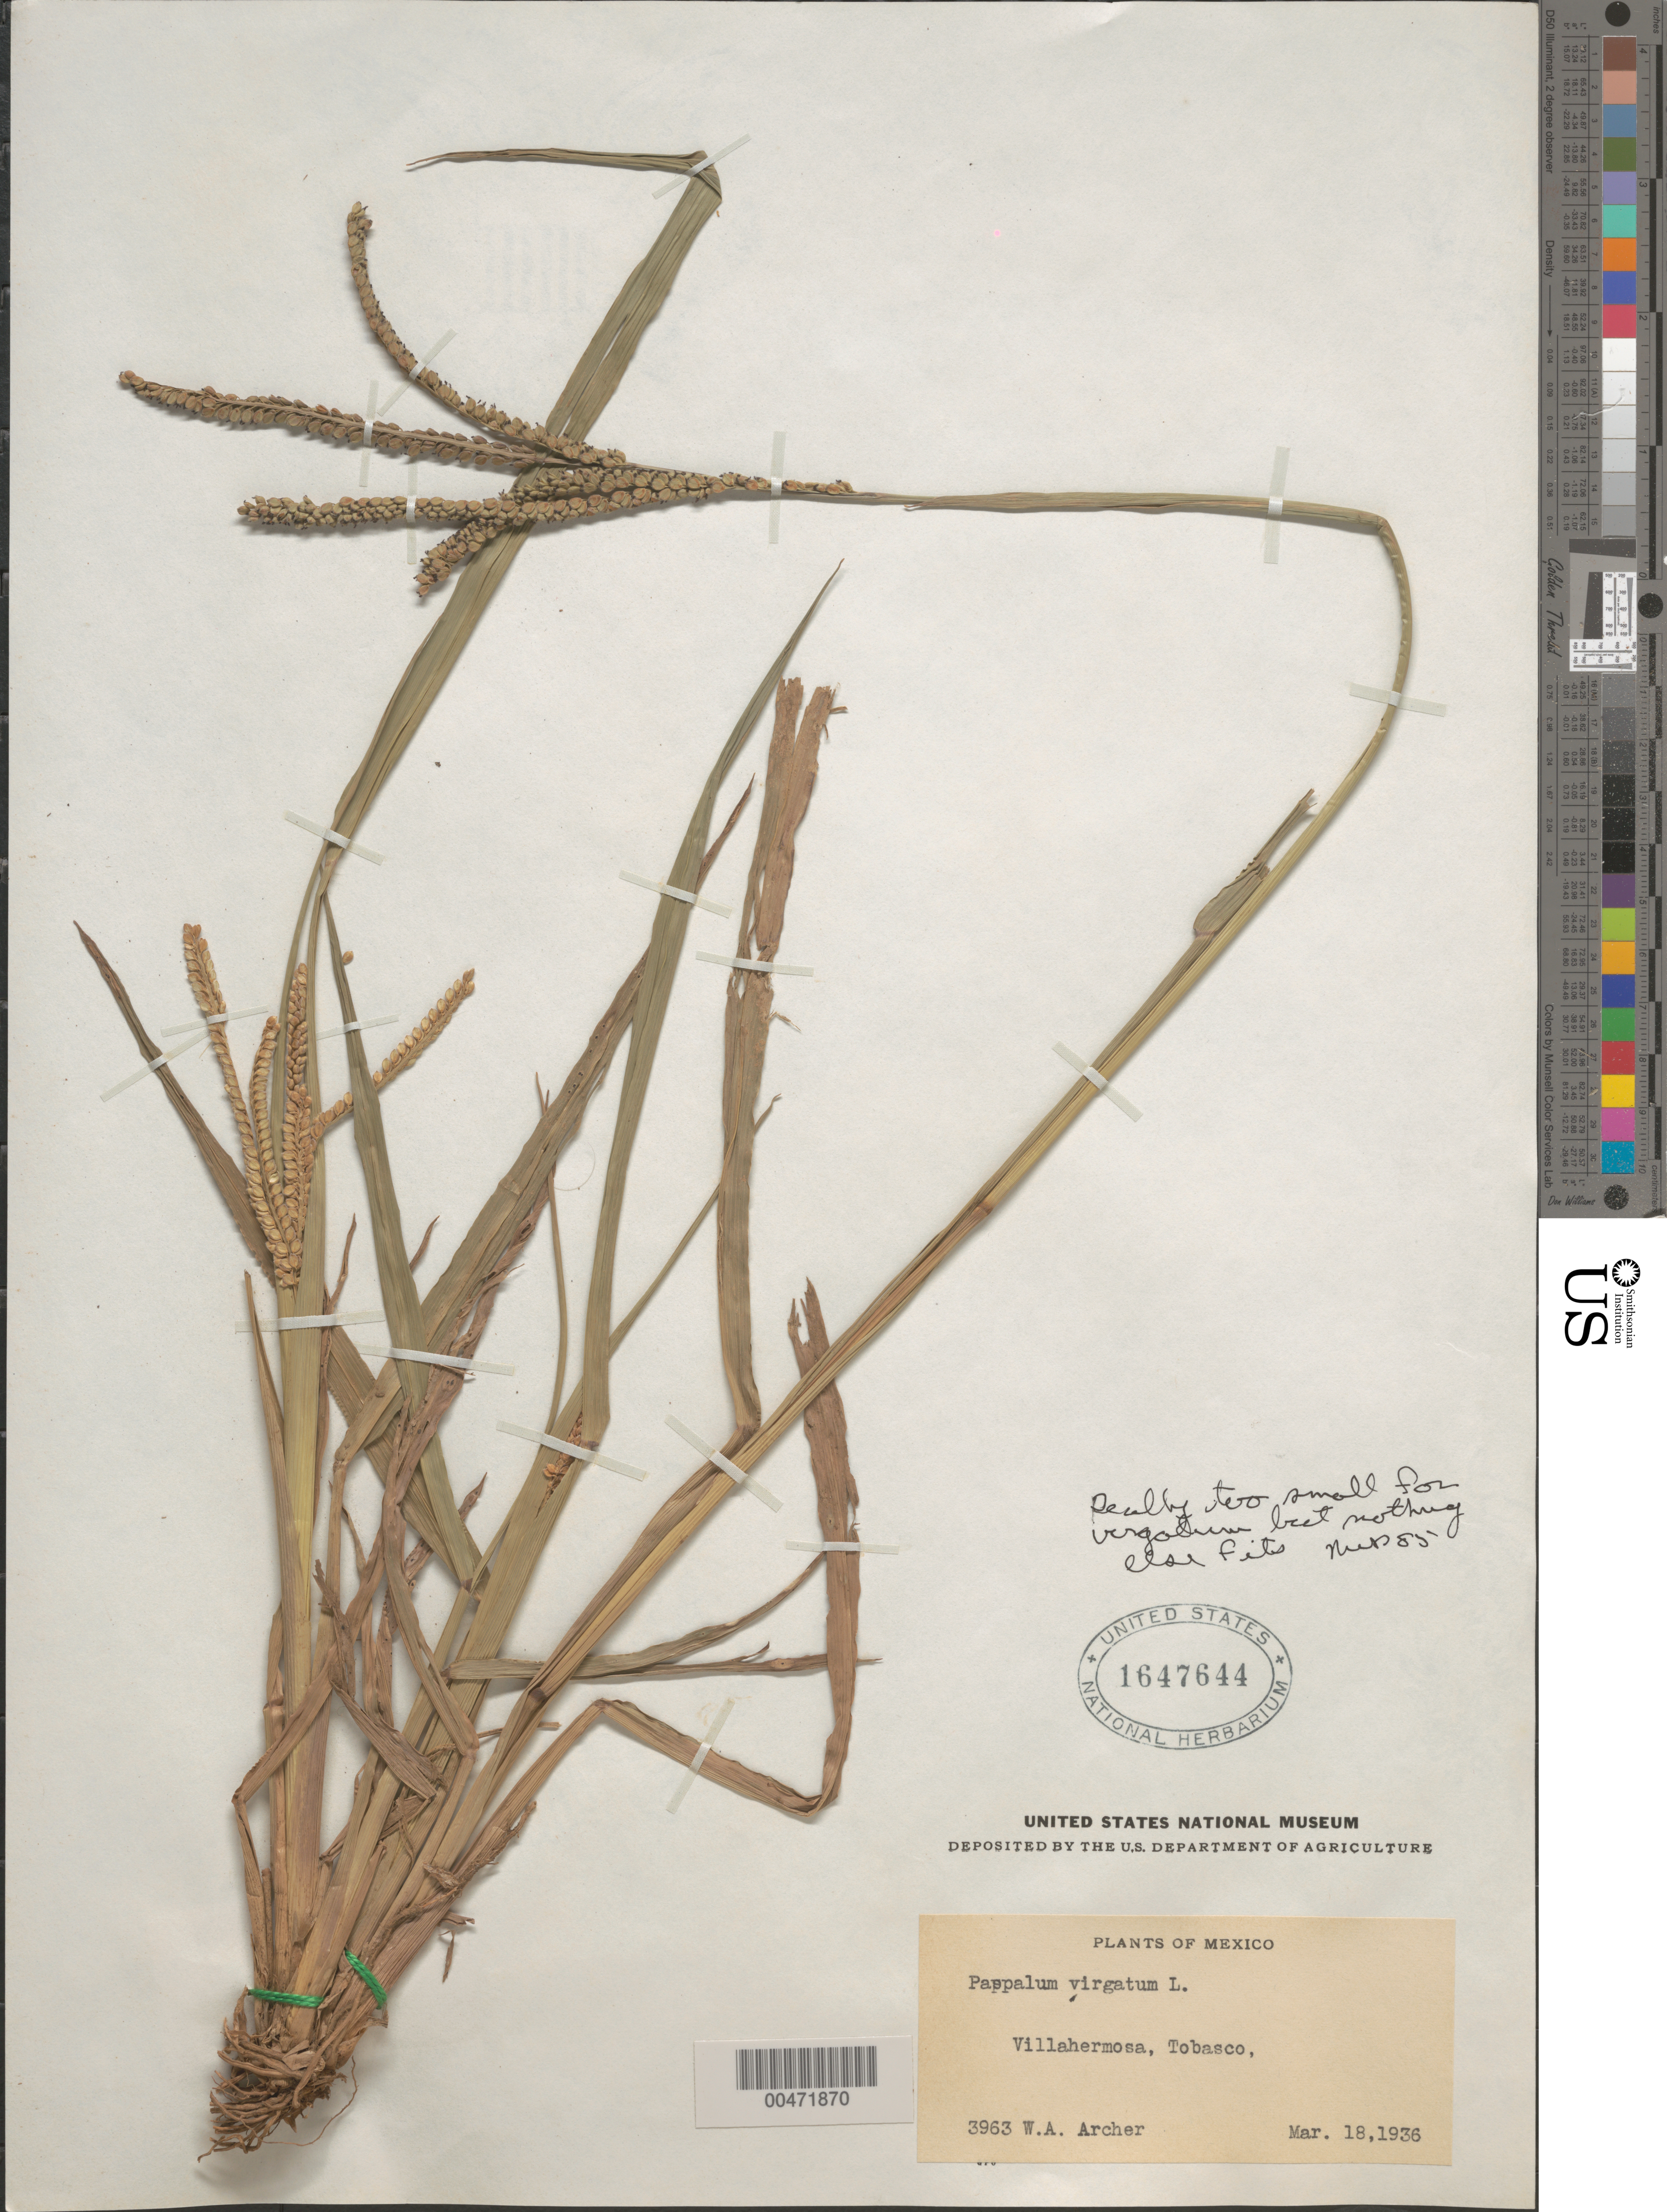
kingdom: Plantae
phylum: Tracheophyta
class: Liliopsida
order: Poales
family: Poaceae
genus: Paspalum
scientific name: Paspalum virgatum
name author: L.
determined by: Pohl, R. W.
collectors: W. A. Archer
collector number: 3963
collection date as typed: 18 Mar 1936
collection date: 1936-03-18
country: Mexico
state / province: Tabasco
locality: Villahermosa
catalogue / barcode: US 1647644